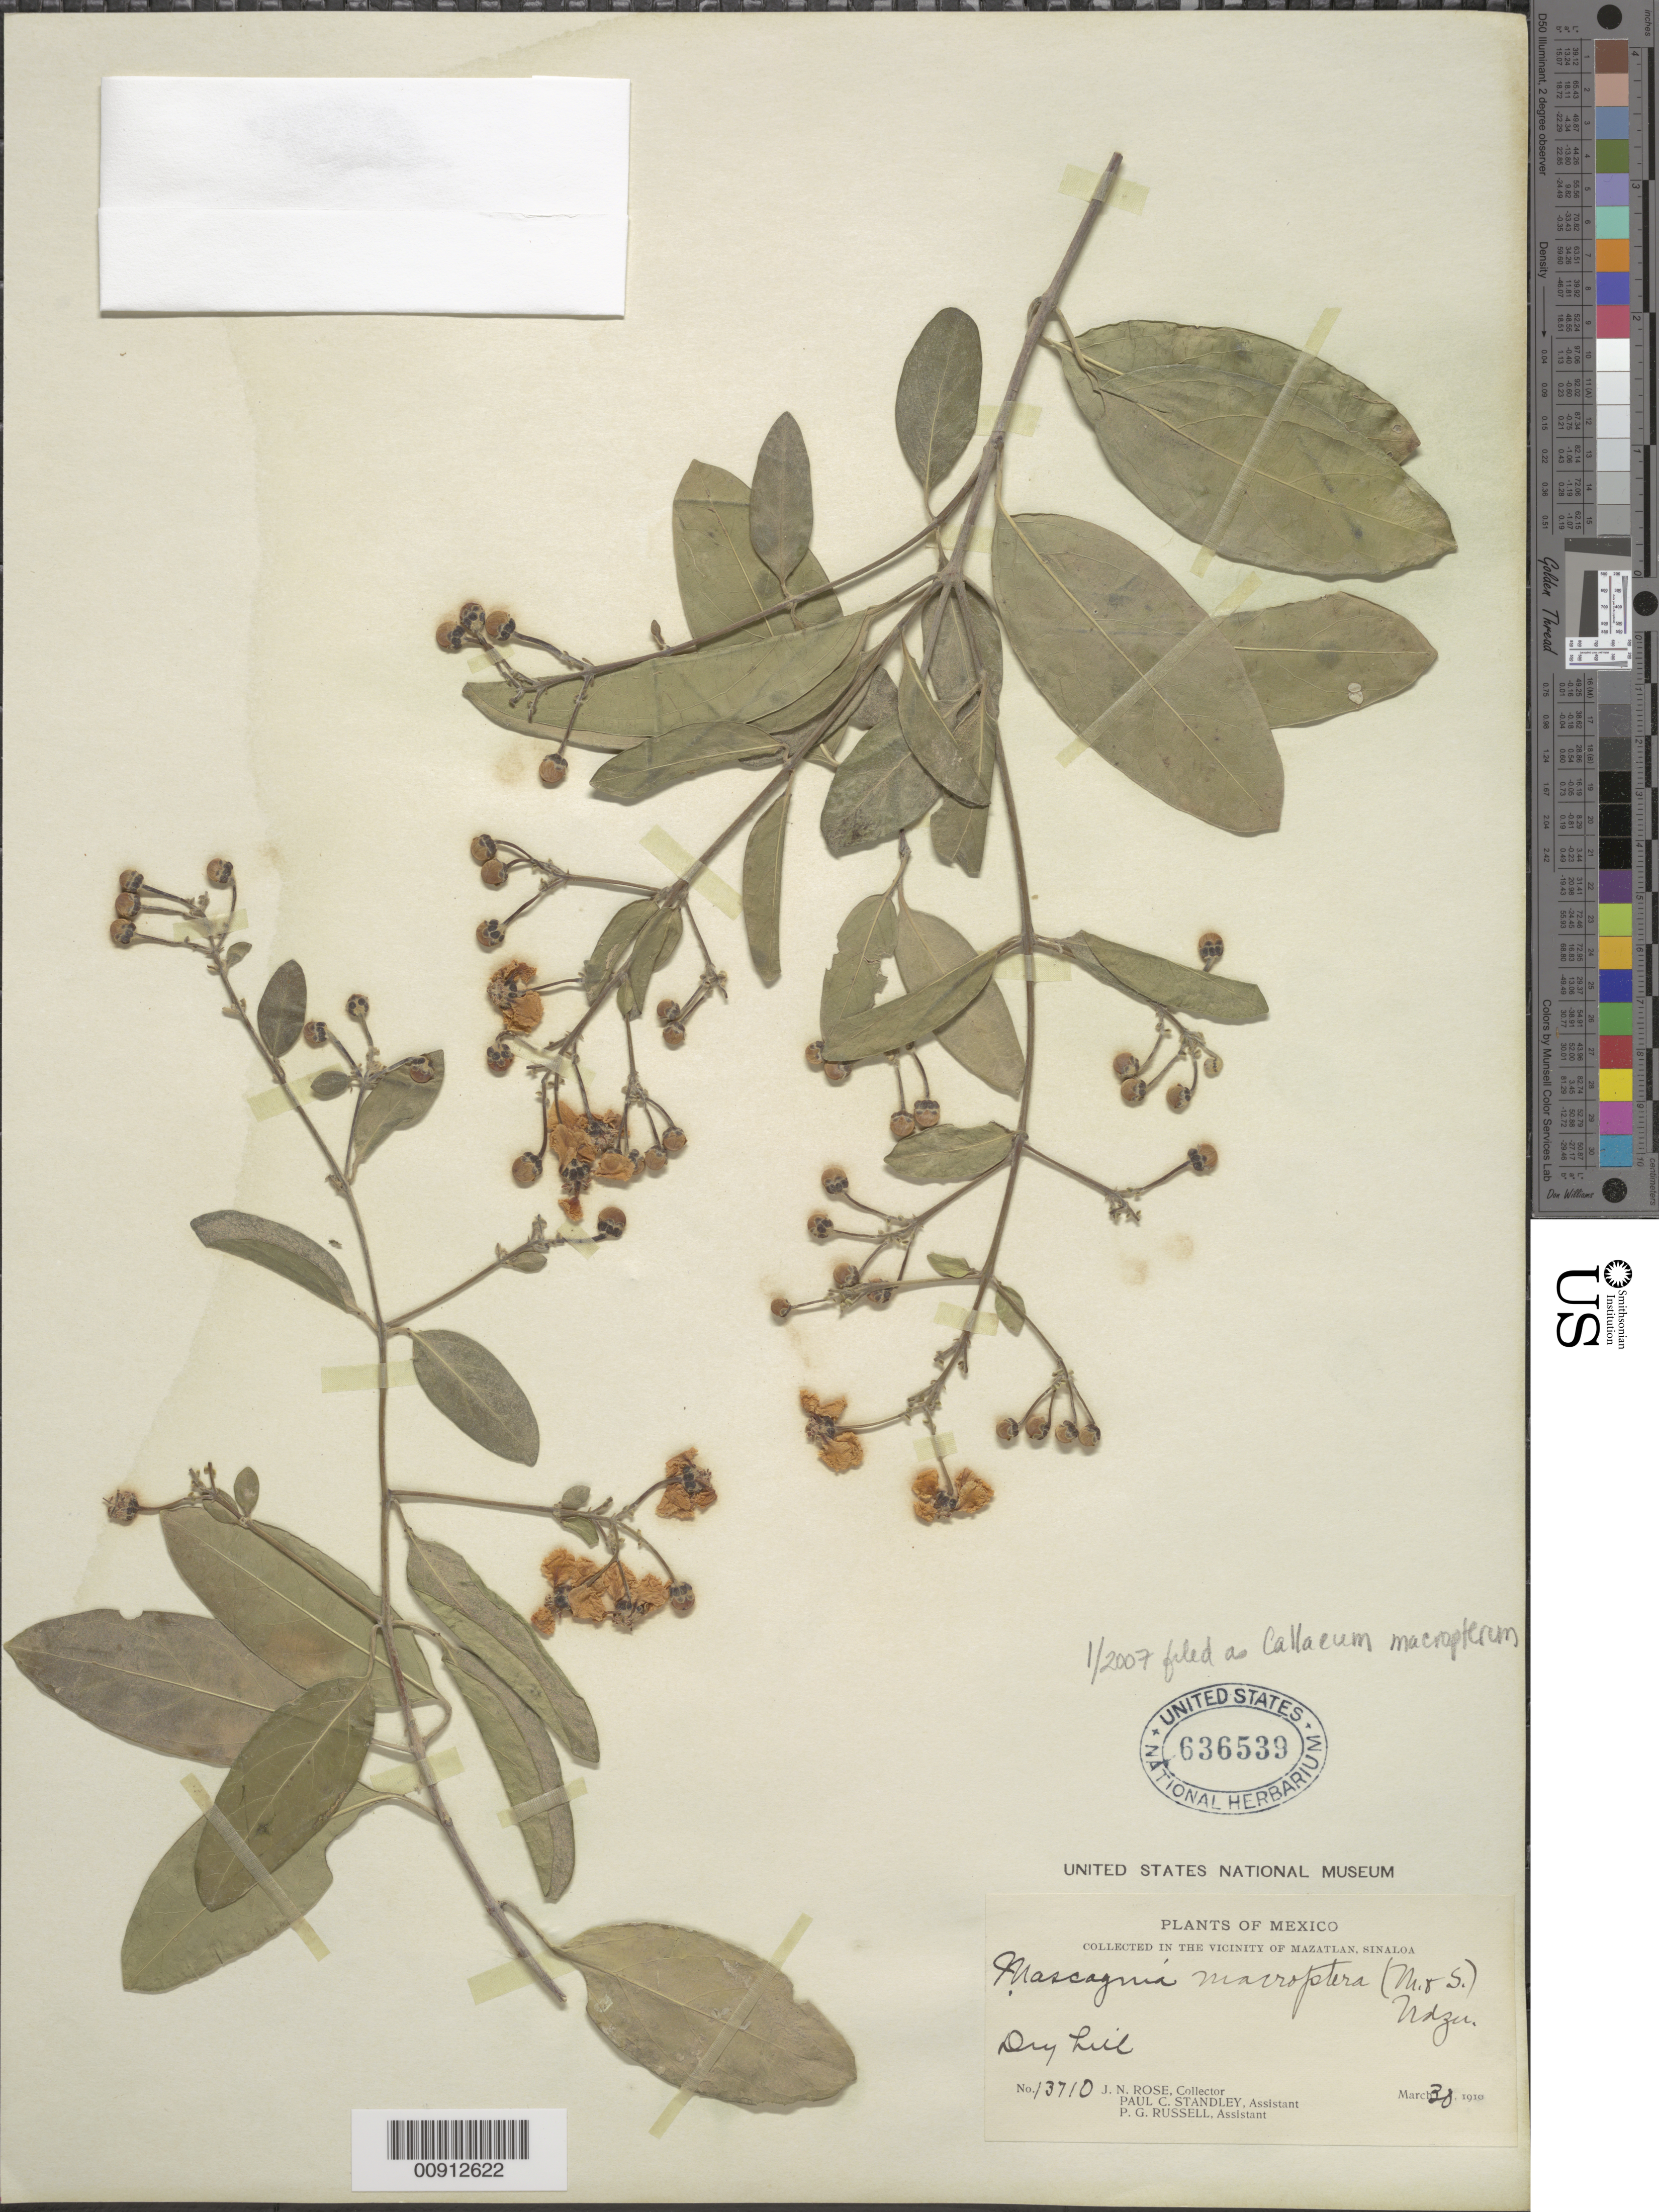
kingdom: Plantae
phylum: Tracheophyta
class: Magnoliopsida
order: Malpighiales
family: Malpighiaceae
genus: Callaeum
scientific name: Callaeum macropterum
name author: (Moc. & Sessé ex DC.) D.M. Johnson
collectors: J. N. Rose, P. C. Standley & P. G. Russell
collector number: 13710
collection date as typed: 30 Mar 1910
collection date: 1910-03-30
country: Mexico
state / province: Sinaloa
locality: Vicinity of Mazatlán, Sinaloa.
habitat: Dry hill.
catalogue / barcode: US 636539